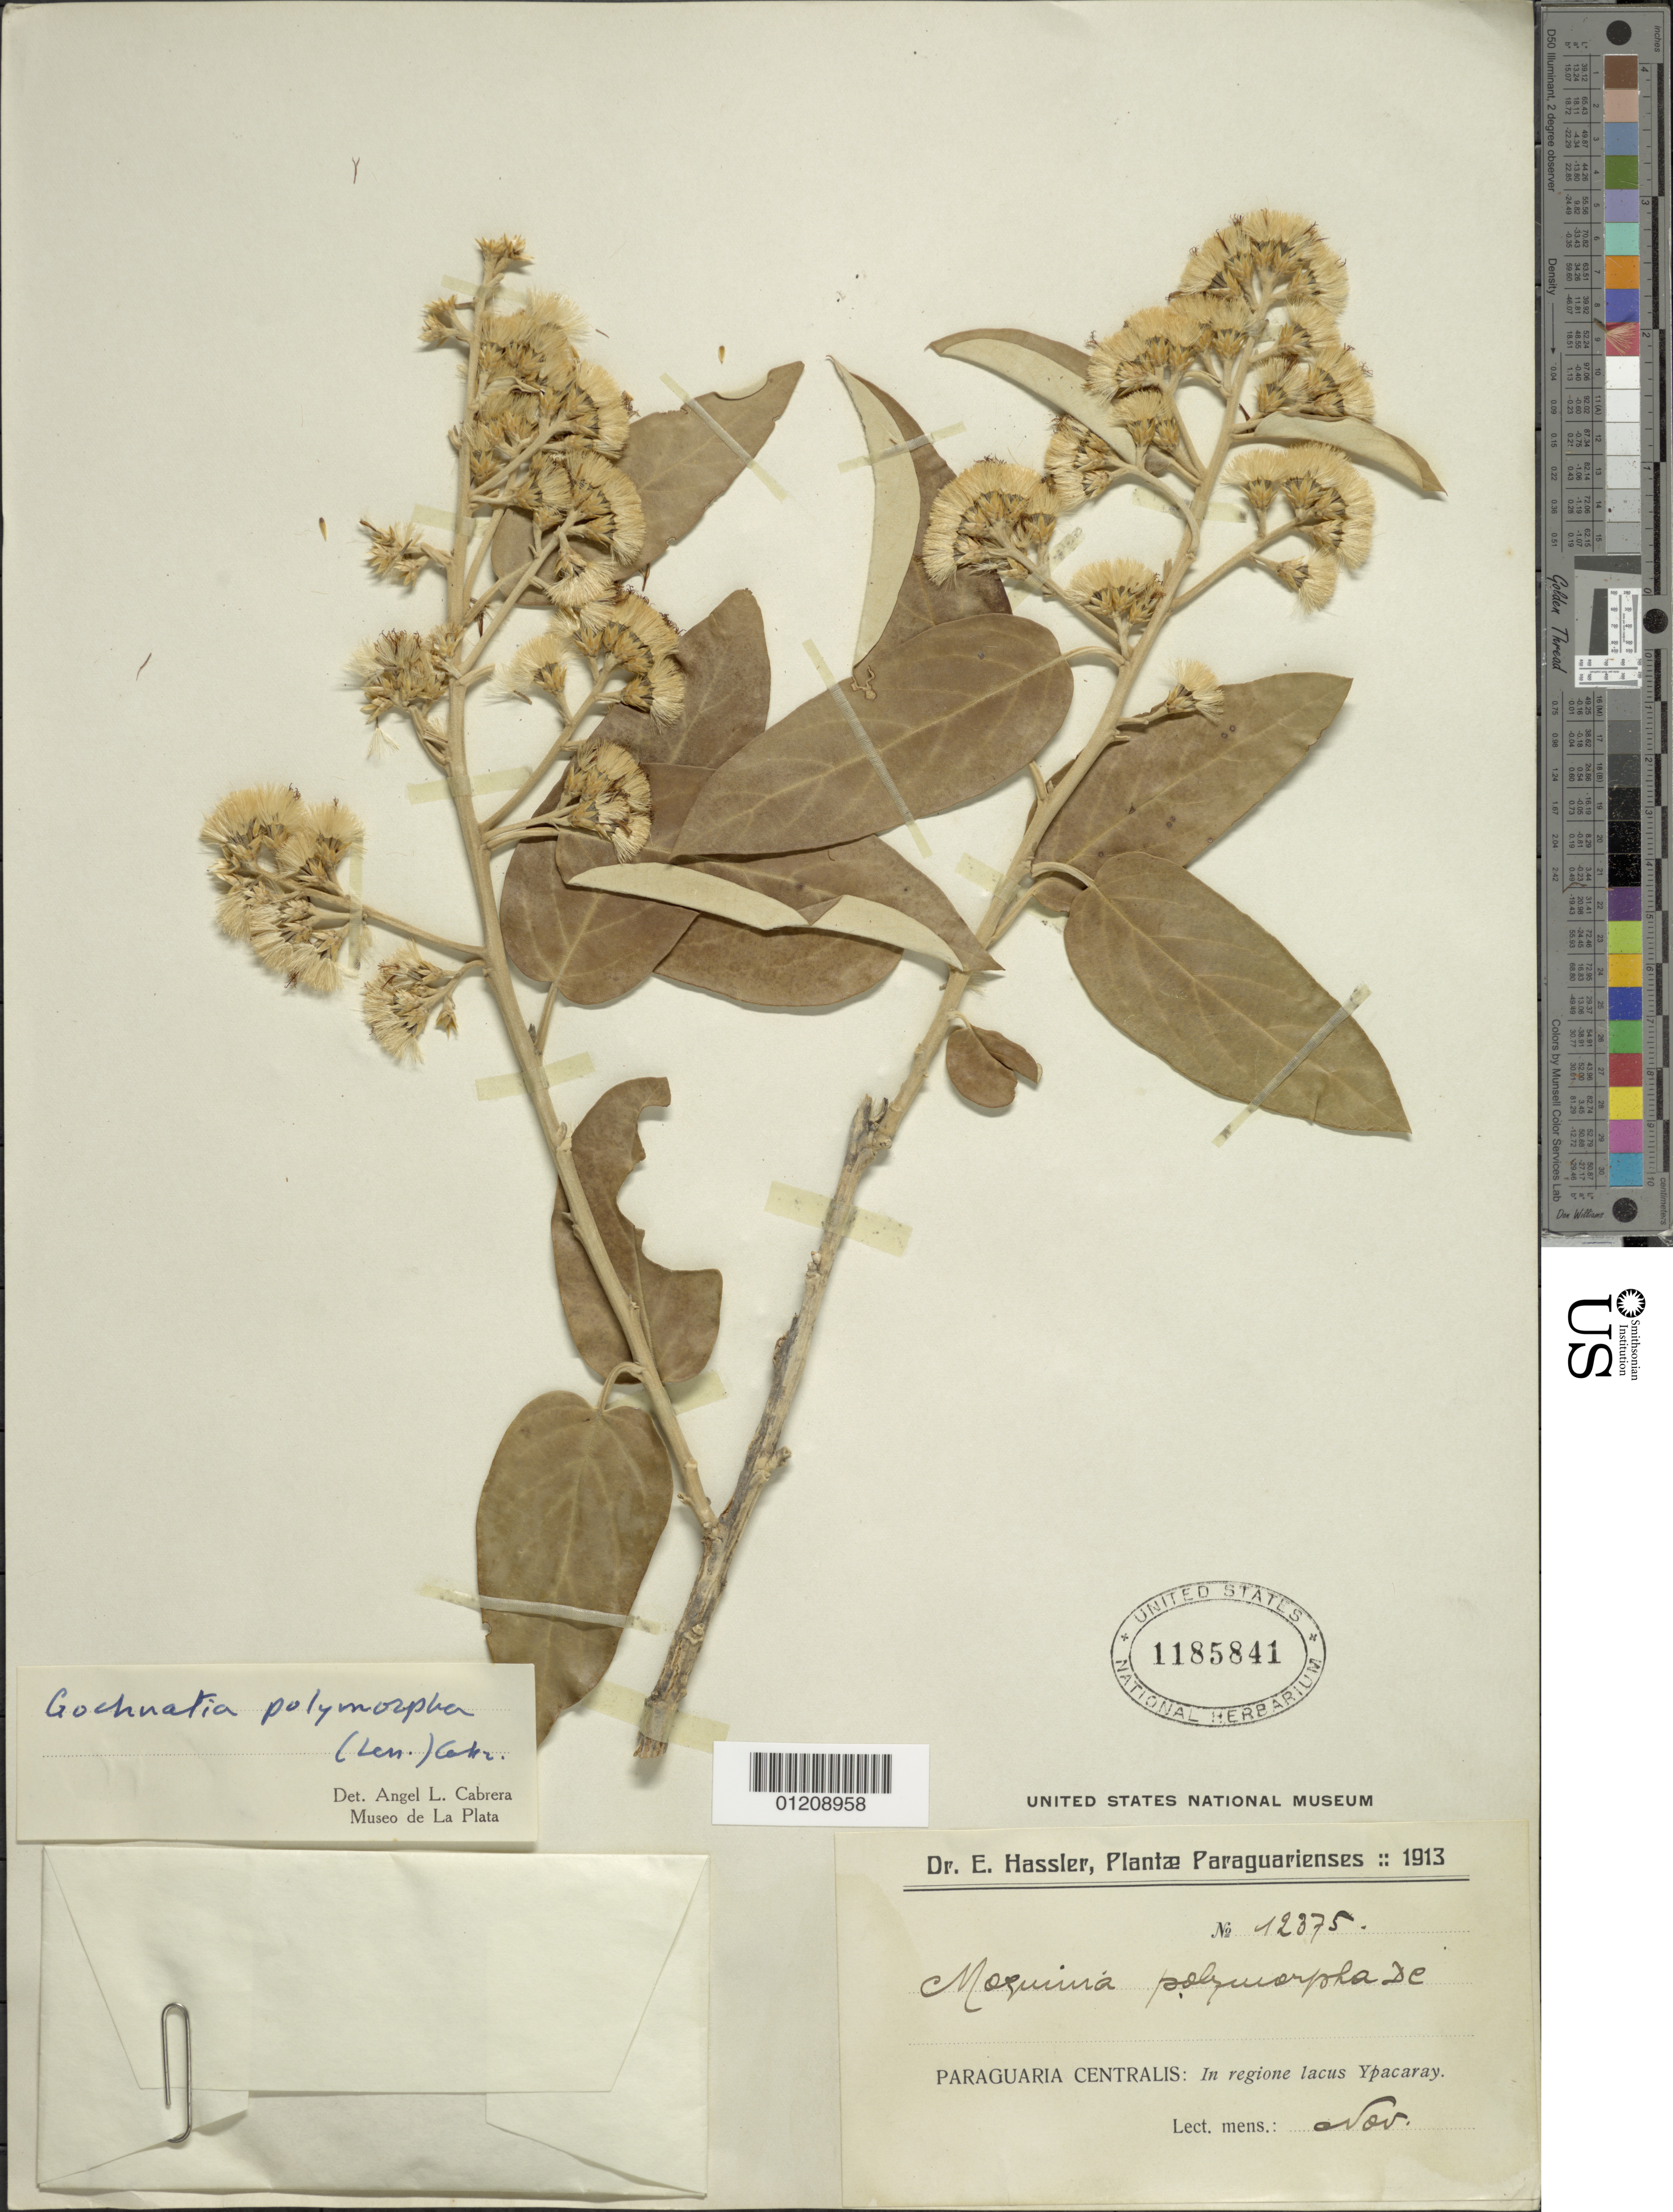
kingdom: Plantae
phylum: Tracheophyta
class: Magnoliopsida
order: Asterales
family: Asteraceae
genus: Moquiniastrum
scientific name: Moquiniastrum polymorphum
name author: (Less.) G. Sancho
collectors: E. Hassler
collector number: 12375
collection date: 1913-11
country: Paraguay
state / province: Central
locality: Paraguaria Centralis: in regione lacus Ypacaray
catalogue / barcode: US 1185841